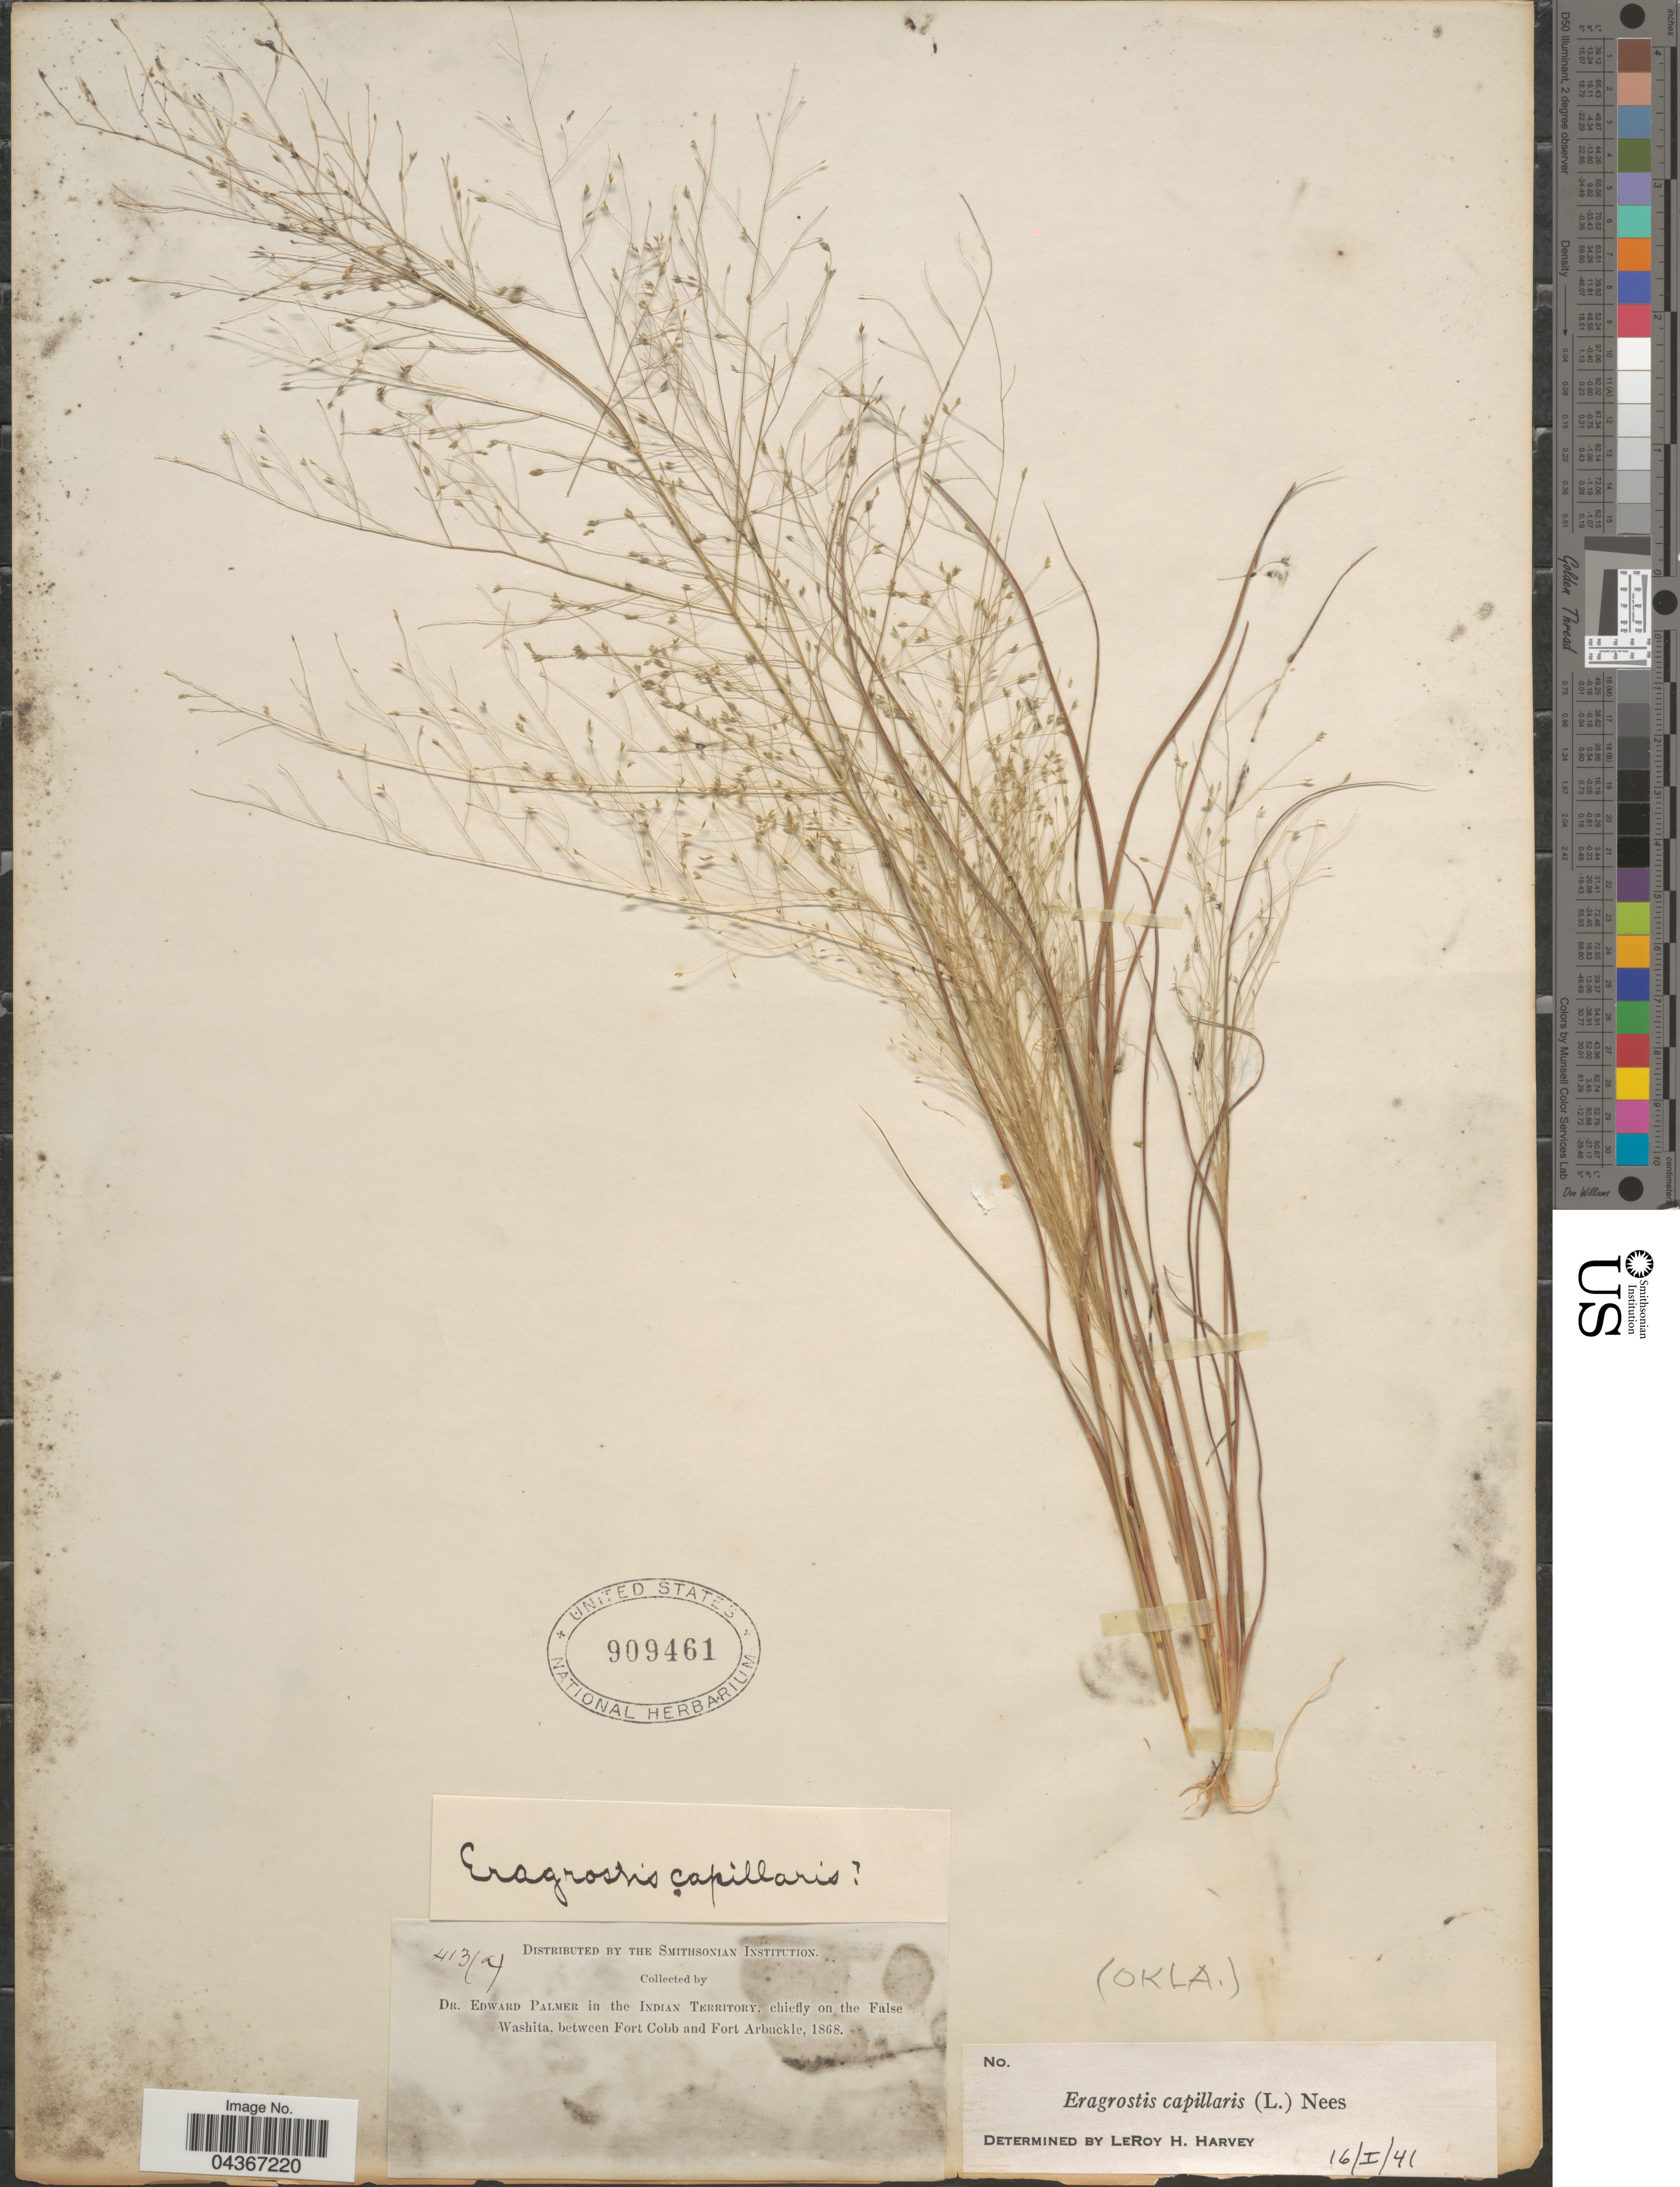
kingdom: Plantae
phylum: Tracheophyta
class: Liliopsida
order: Poales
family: Poaceae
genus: Eragrostis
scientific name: Eragrostis capillaris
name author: (L.) Nees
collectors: E. Palmer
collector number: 413(a)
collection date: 1868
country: United States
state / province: Oklahoma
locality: In the Indian Territory, chiefly on the False Washita, between Fort Cobb and Fort Arbuckle.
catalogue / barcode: US 909461